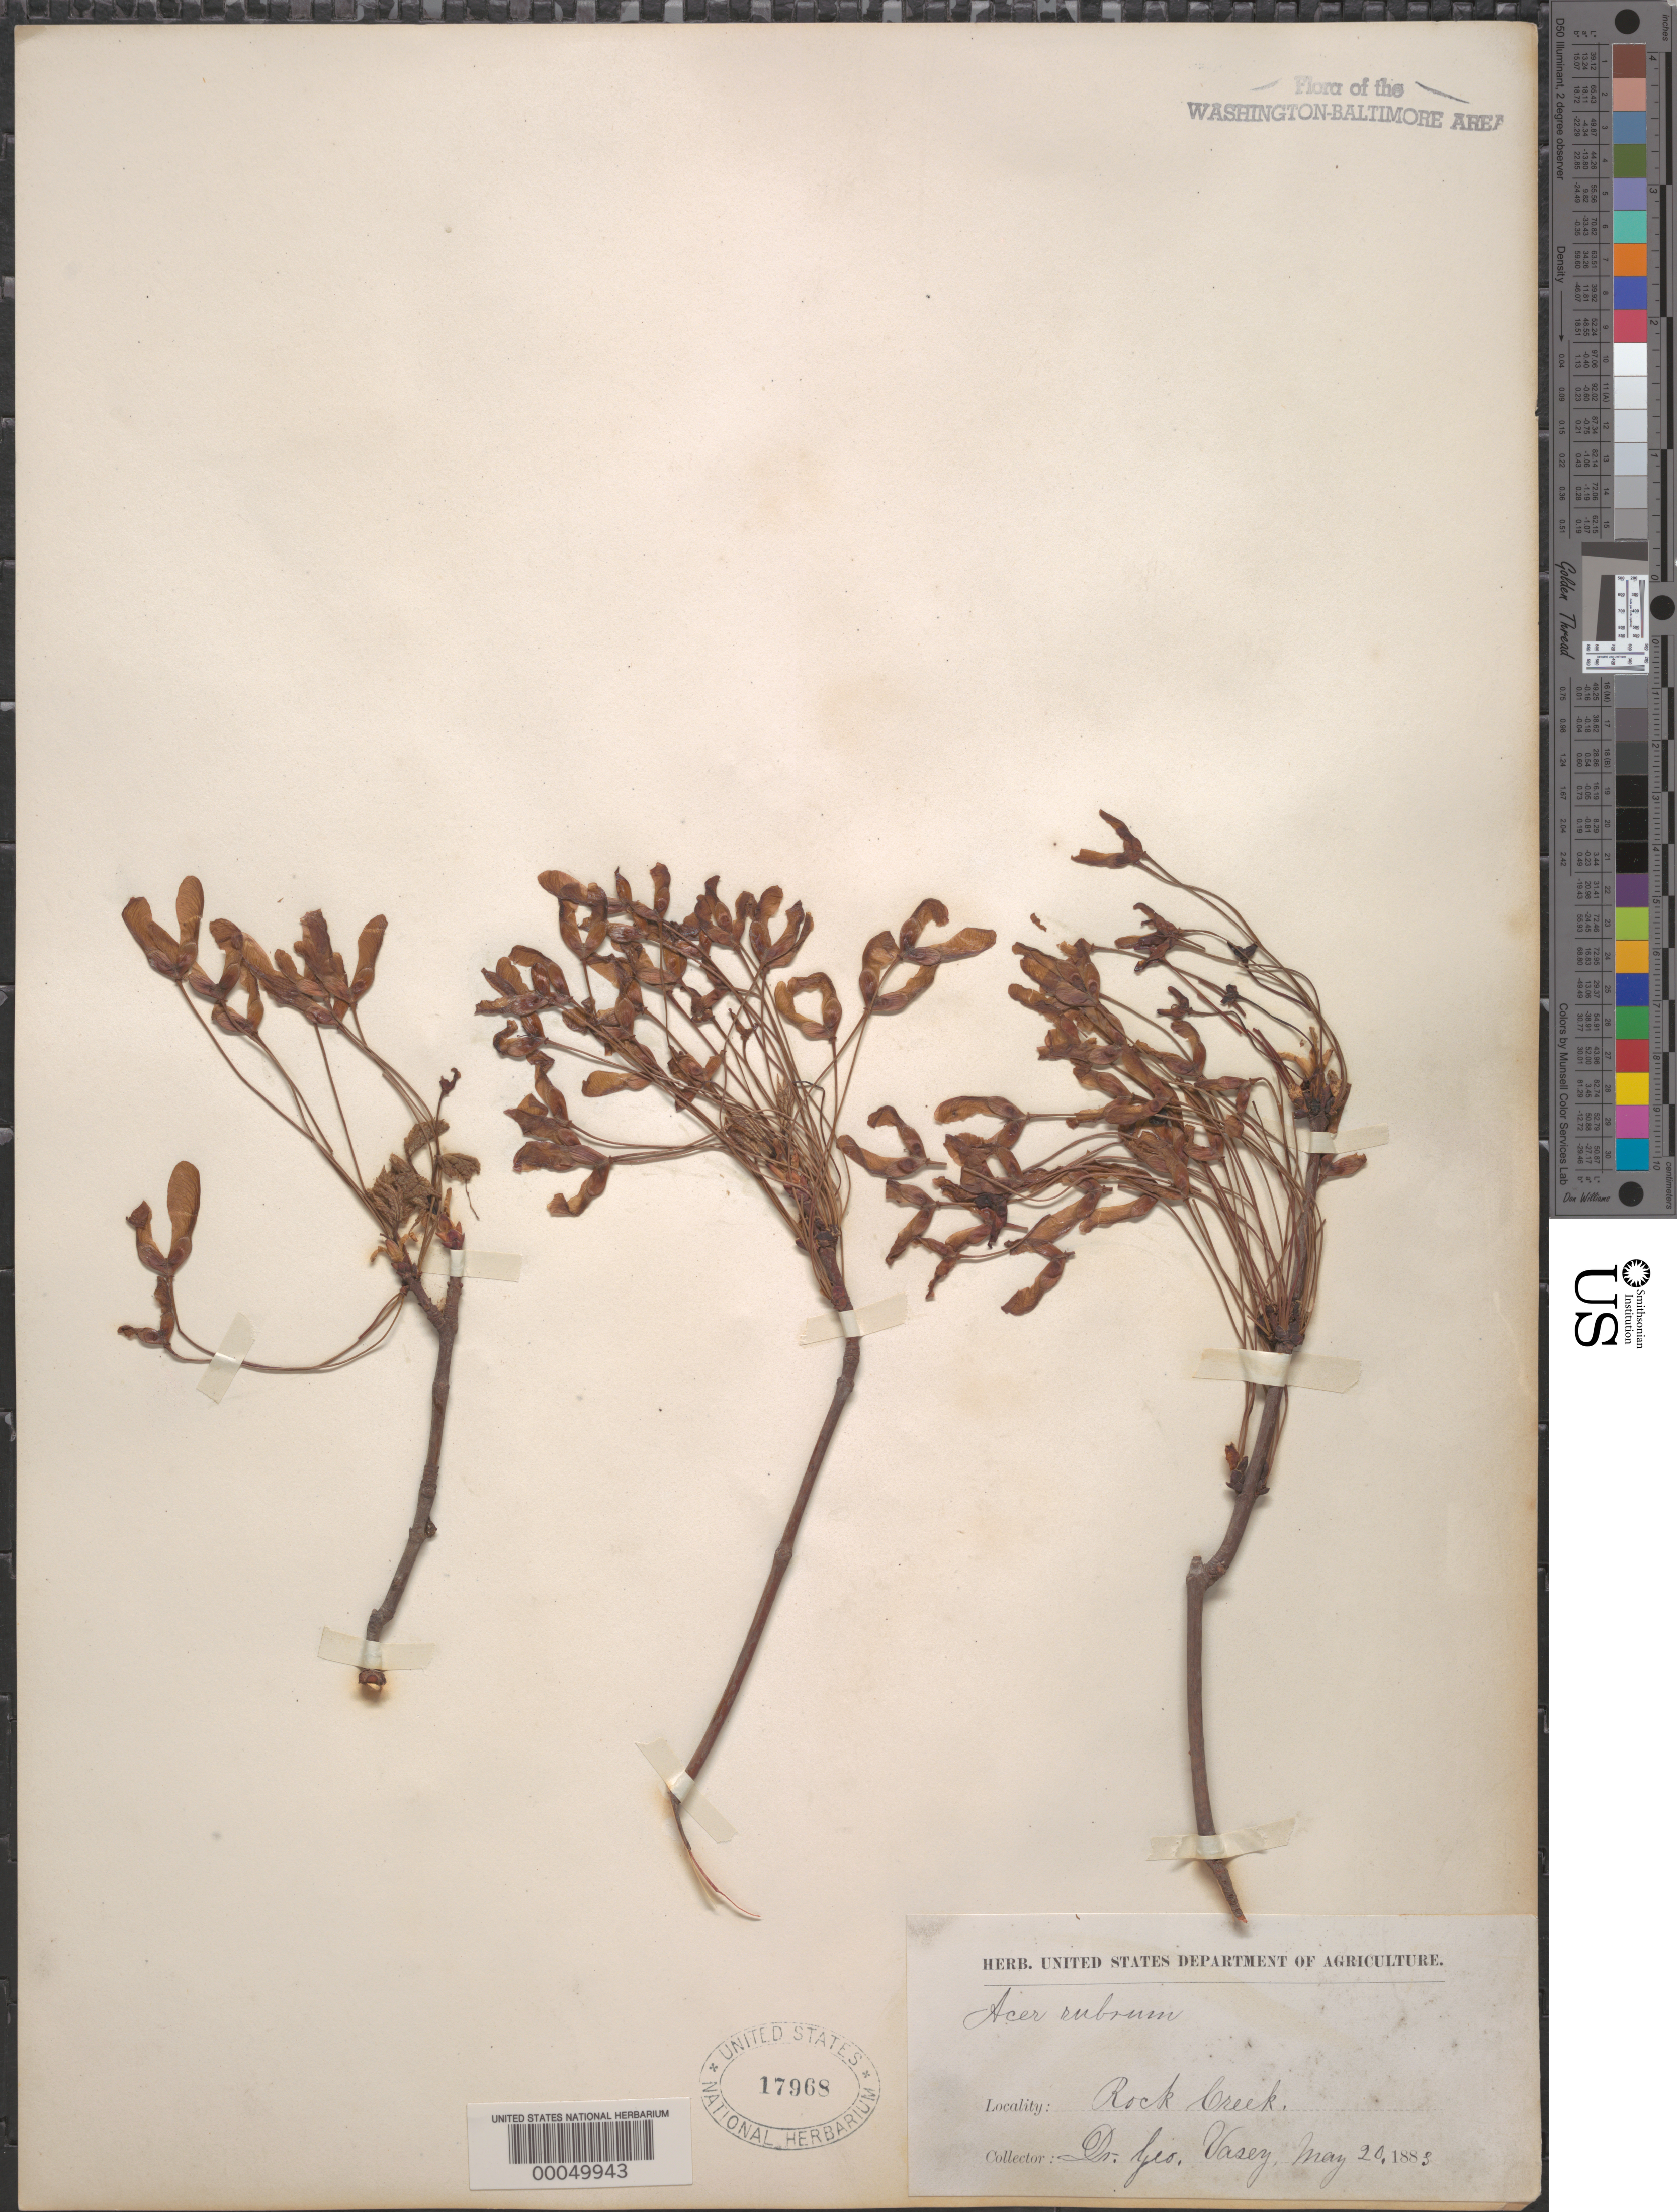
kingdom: Plantae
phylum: Tracheophyta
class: Magnoliopsida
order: Sapindales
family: Sapindaceae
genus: Acer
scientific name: Acer rubrum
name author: L.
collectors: G. Vasey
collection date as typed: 20 May 1888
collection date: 1888-05-20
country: United States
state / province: District of Columbia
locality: Rock Creek Rock Creek Park & vicinity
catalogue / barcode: US 17968